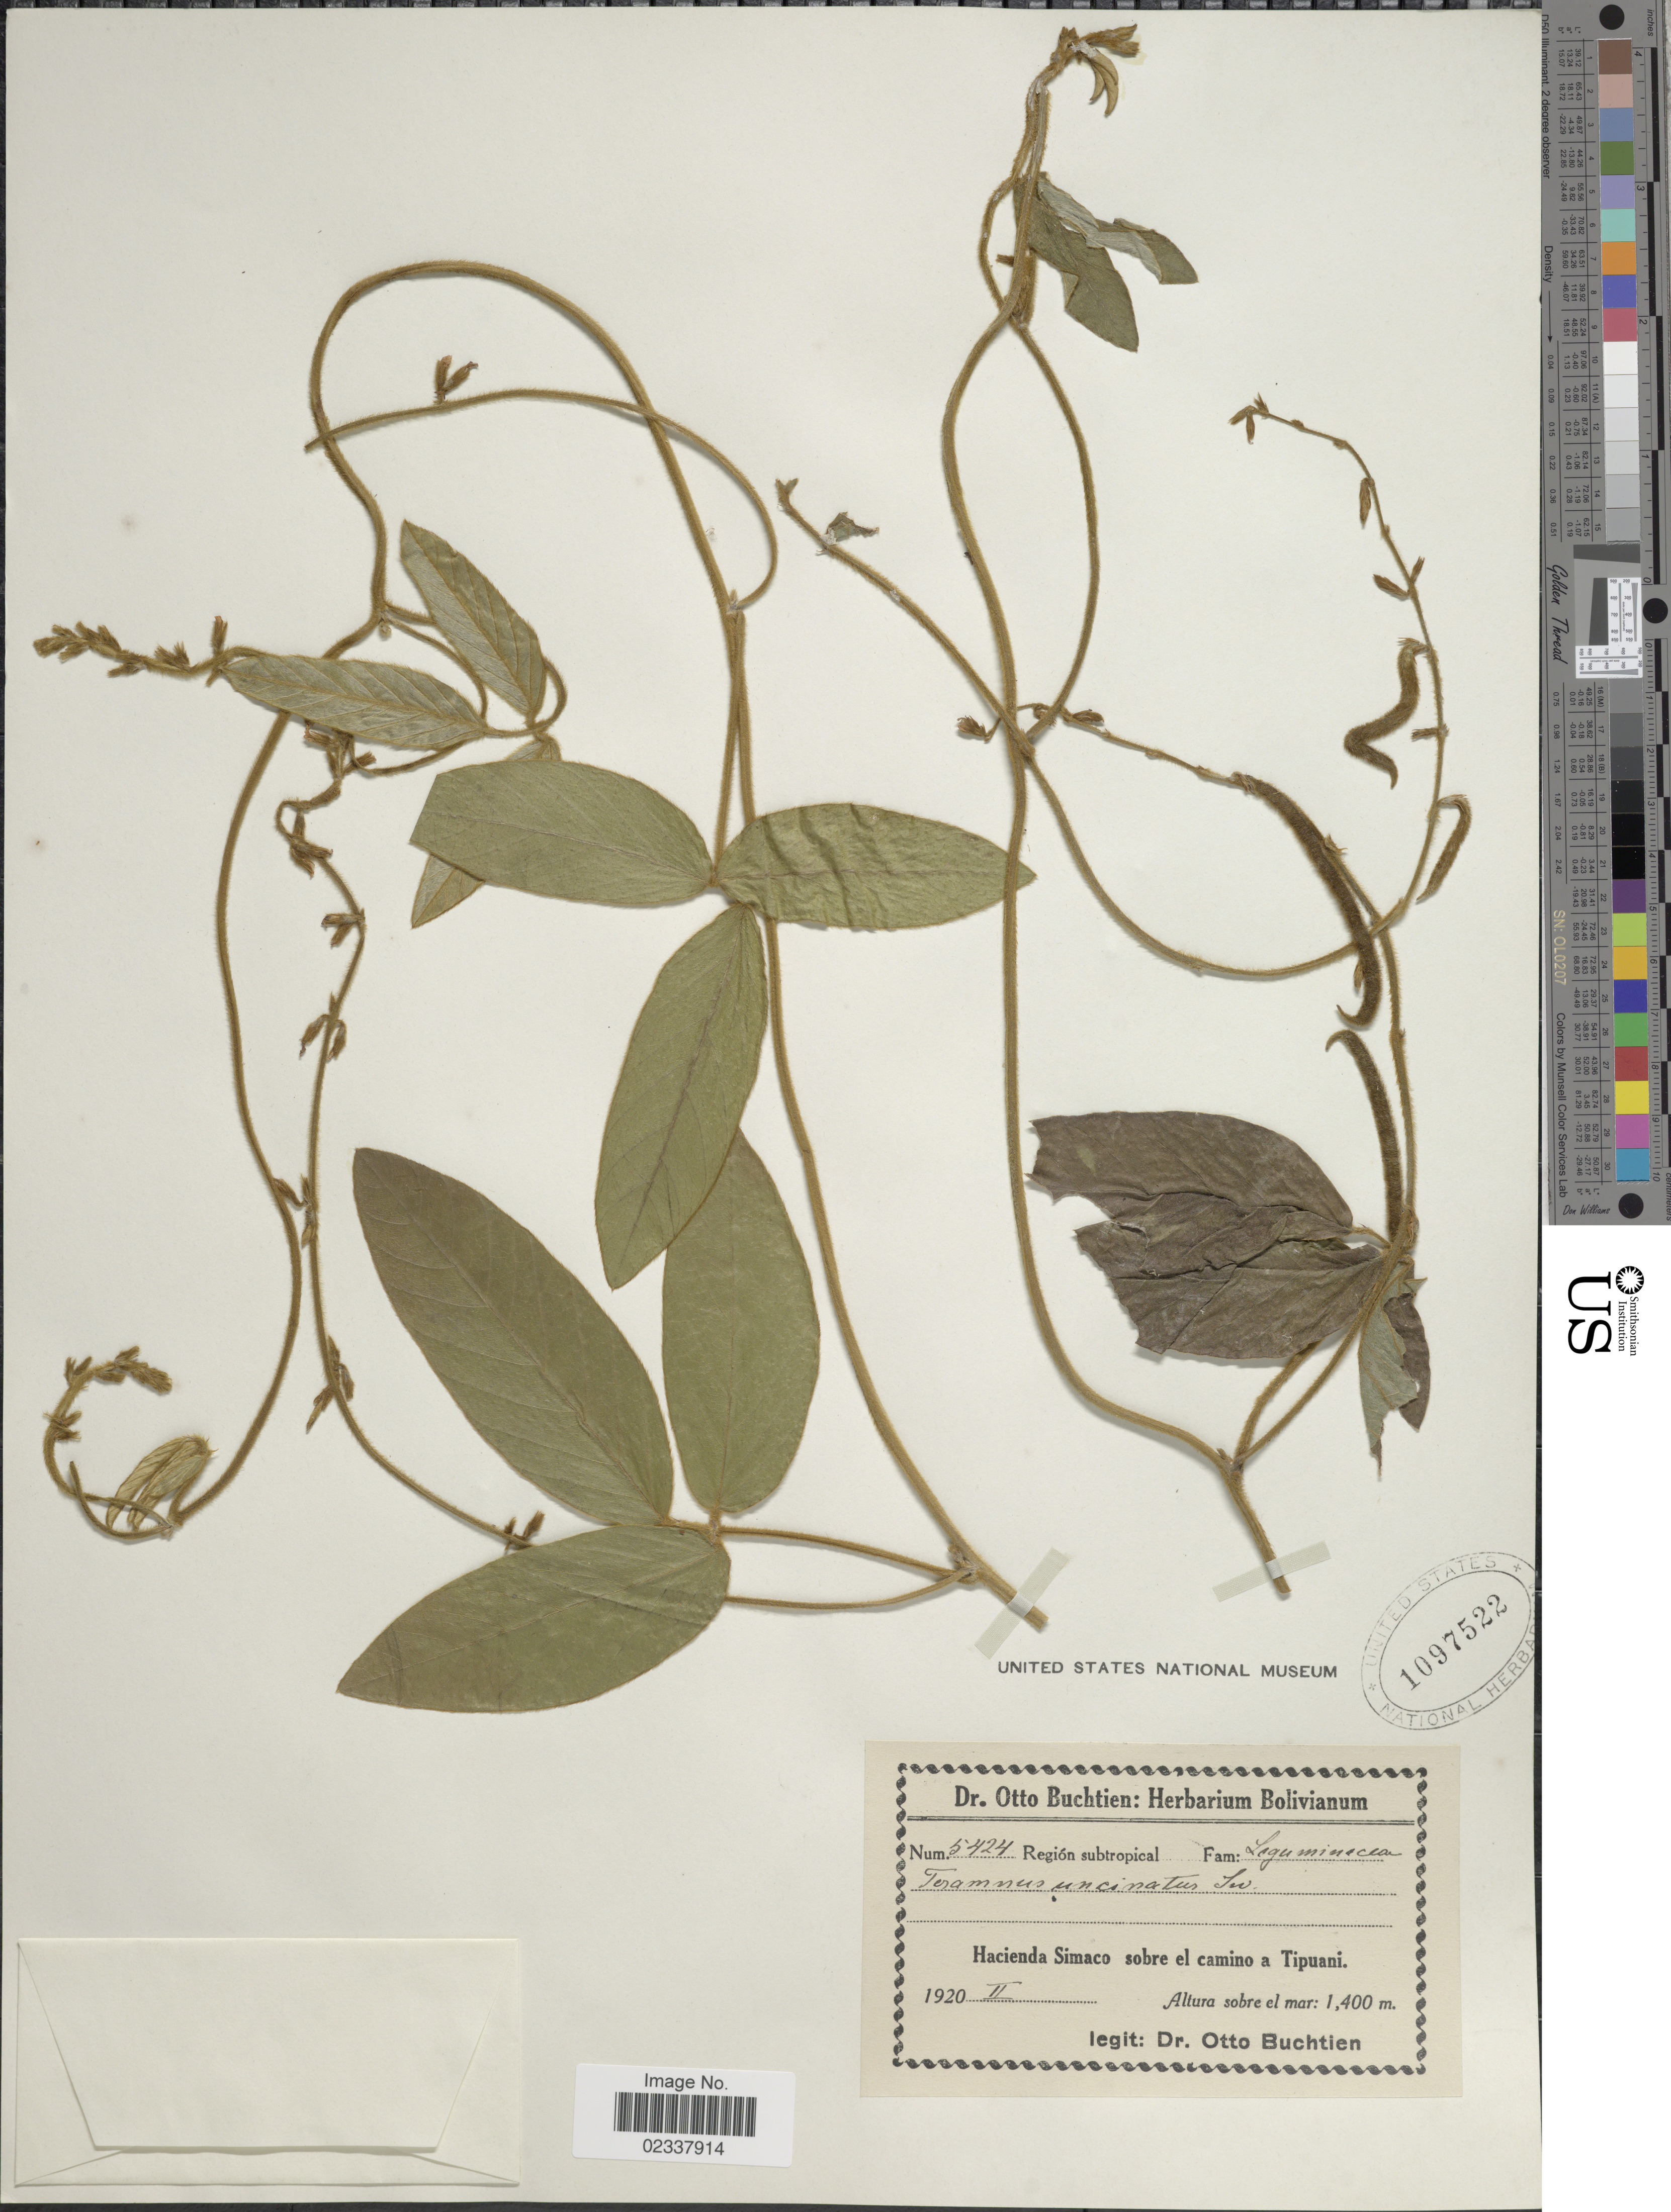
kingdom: Plantae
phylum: Tracheophyta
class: Magnoliopsida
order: Fabales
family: Fabaceae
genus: Teramnus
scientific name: Teramnus uncinatus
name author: (L.) Sw.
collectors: O. Buchtien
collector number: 5424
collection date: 1920-02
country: Bolivia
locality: Hacienda Simaco sobre el camino a Tipuani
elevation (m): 1400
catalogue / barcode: US 1097522